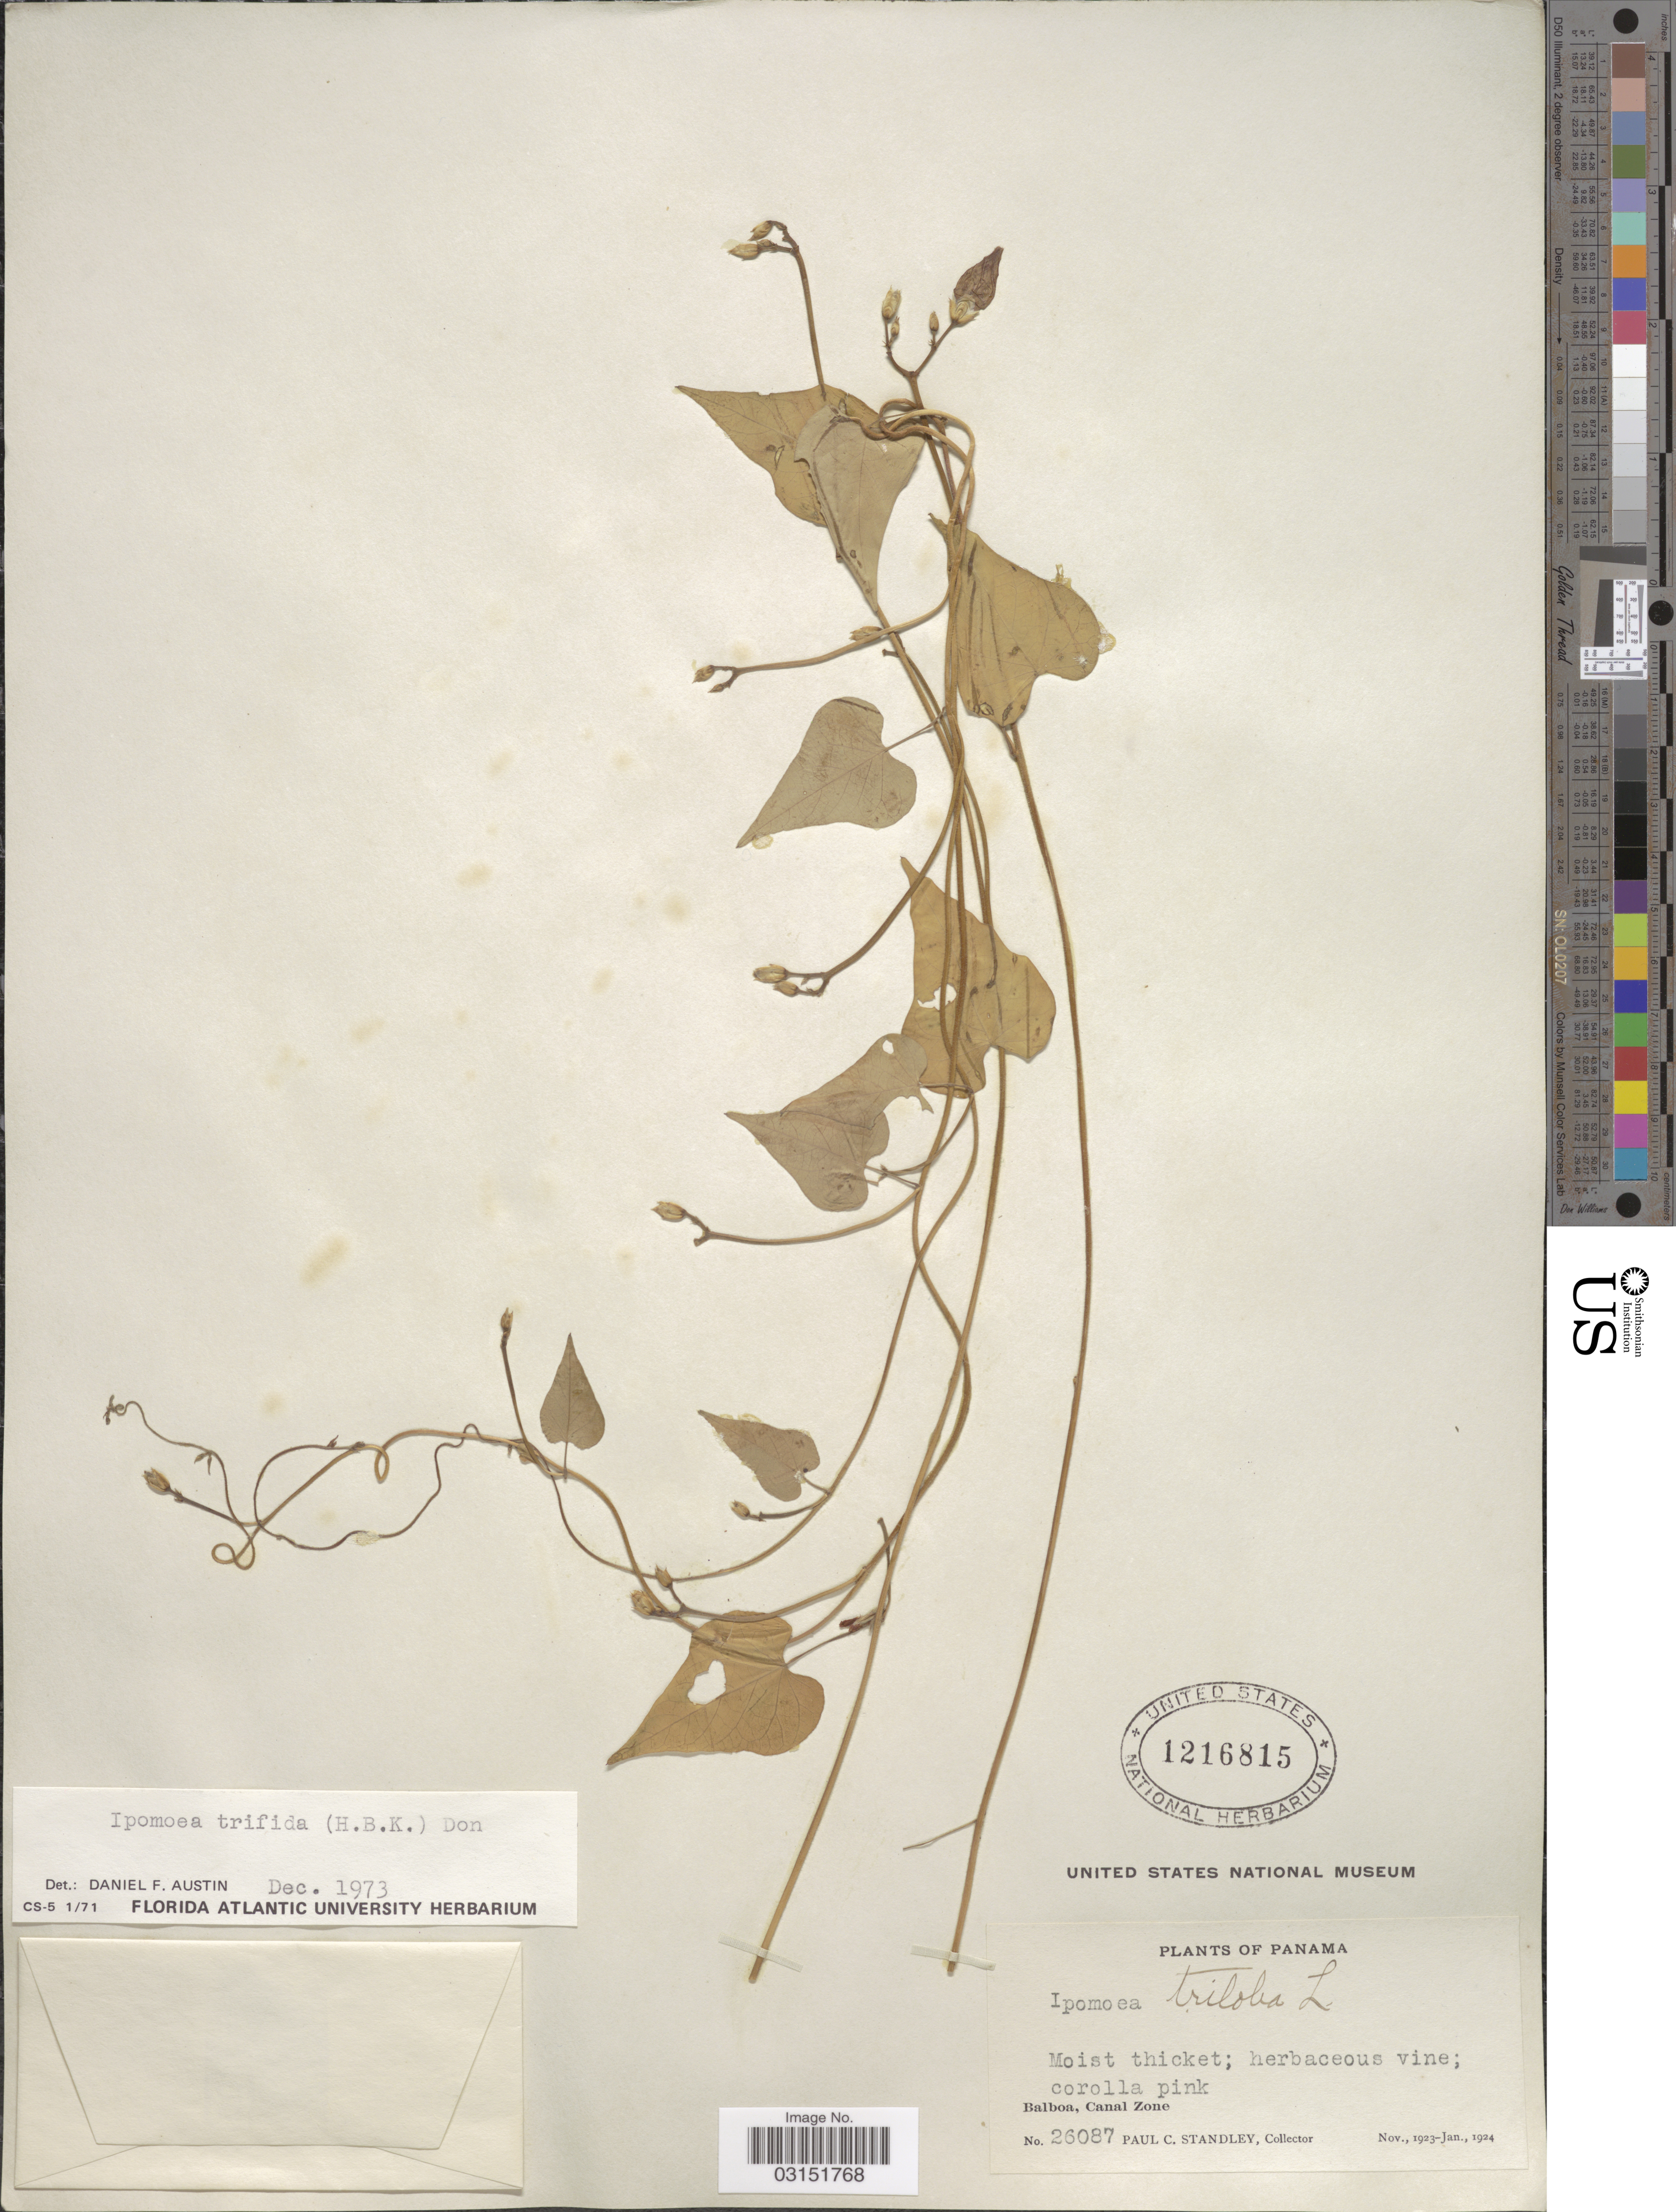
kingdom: Plantae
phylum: Tracheophyta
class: Magnoliopsida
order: Solanales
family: Convolvulaceae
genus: Ipomoea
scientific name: Ipomoea trifida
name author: (Kunth) G. Don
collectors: P. C. Standley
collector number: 26087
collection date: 1923-11/1924-01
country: Panama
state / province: Colón / Panamá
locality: Balboa, Canal Zone.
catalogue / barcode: US 1216815